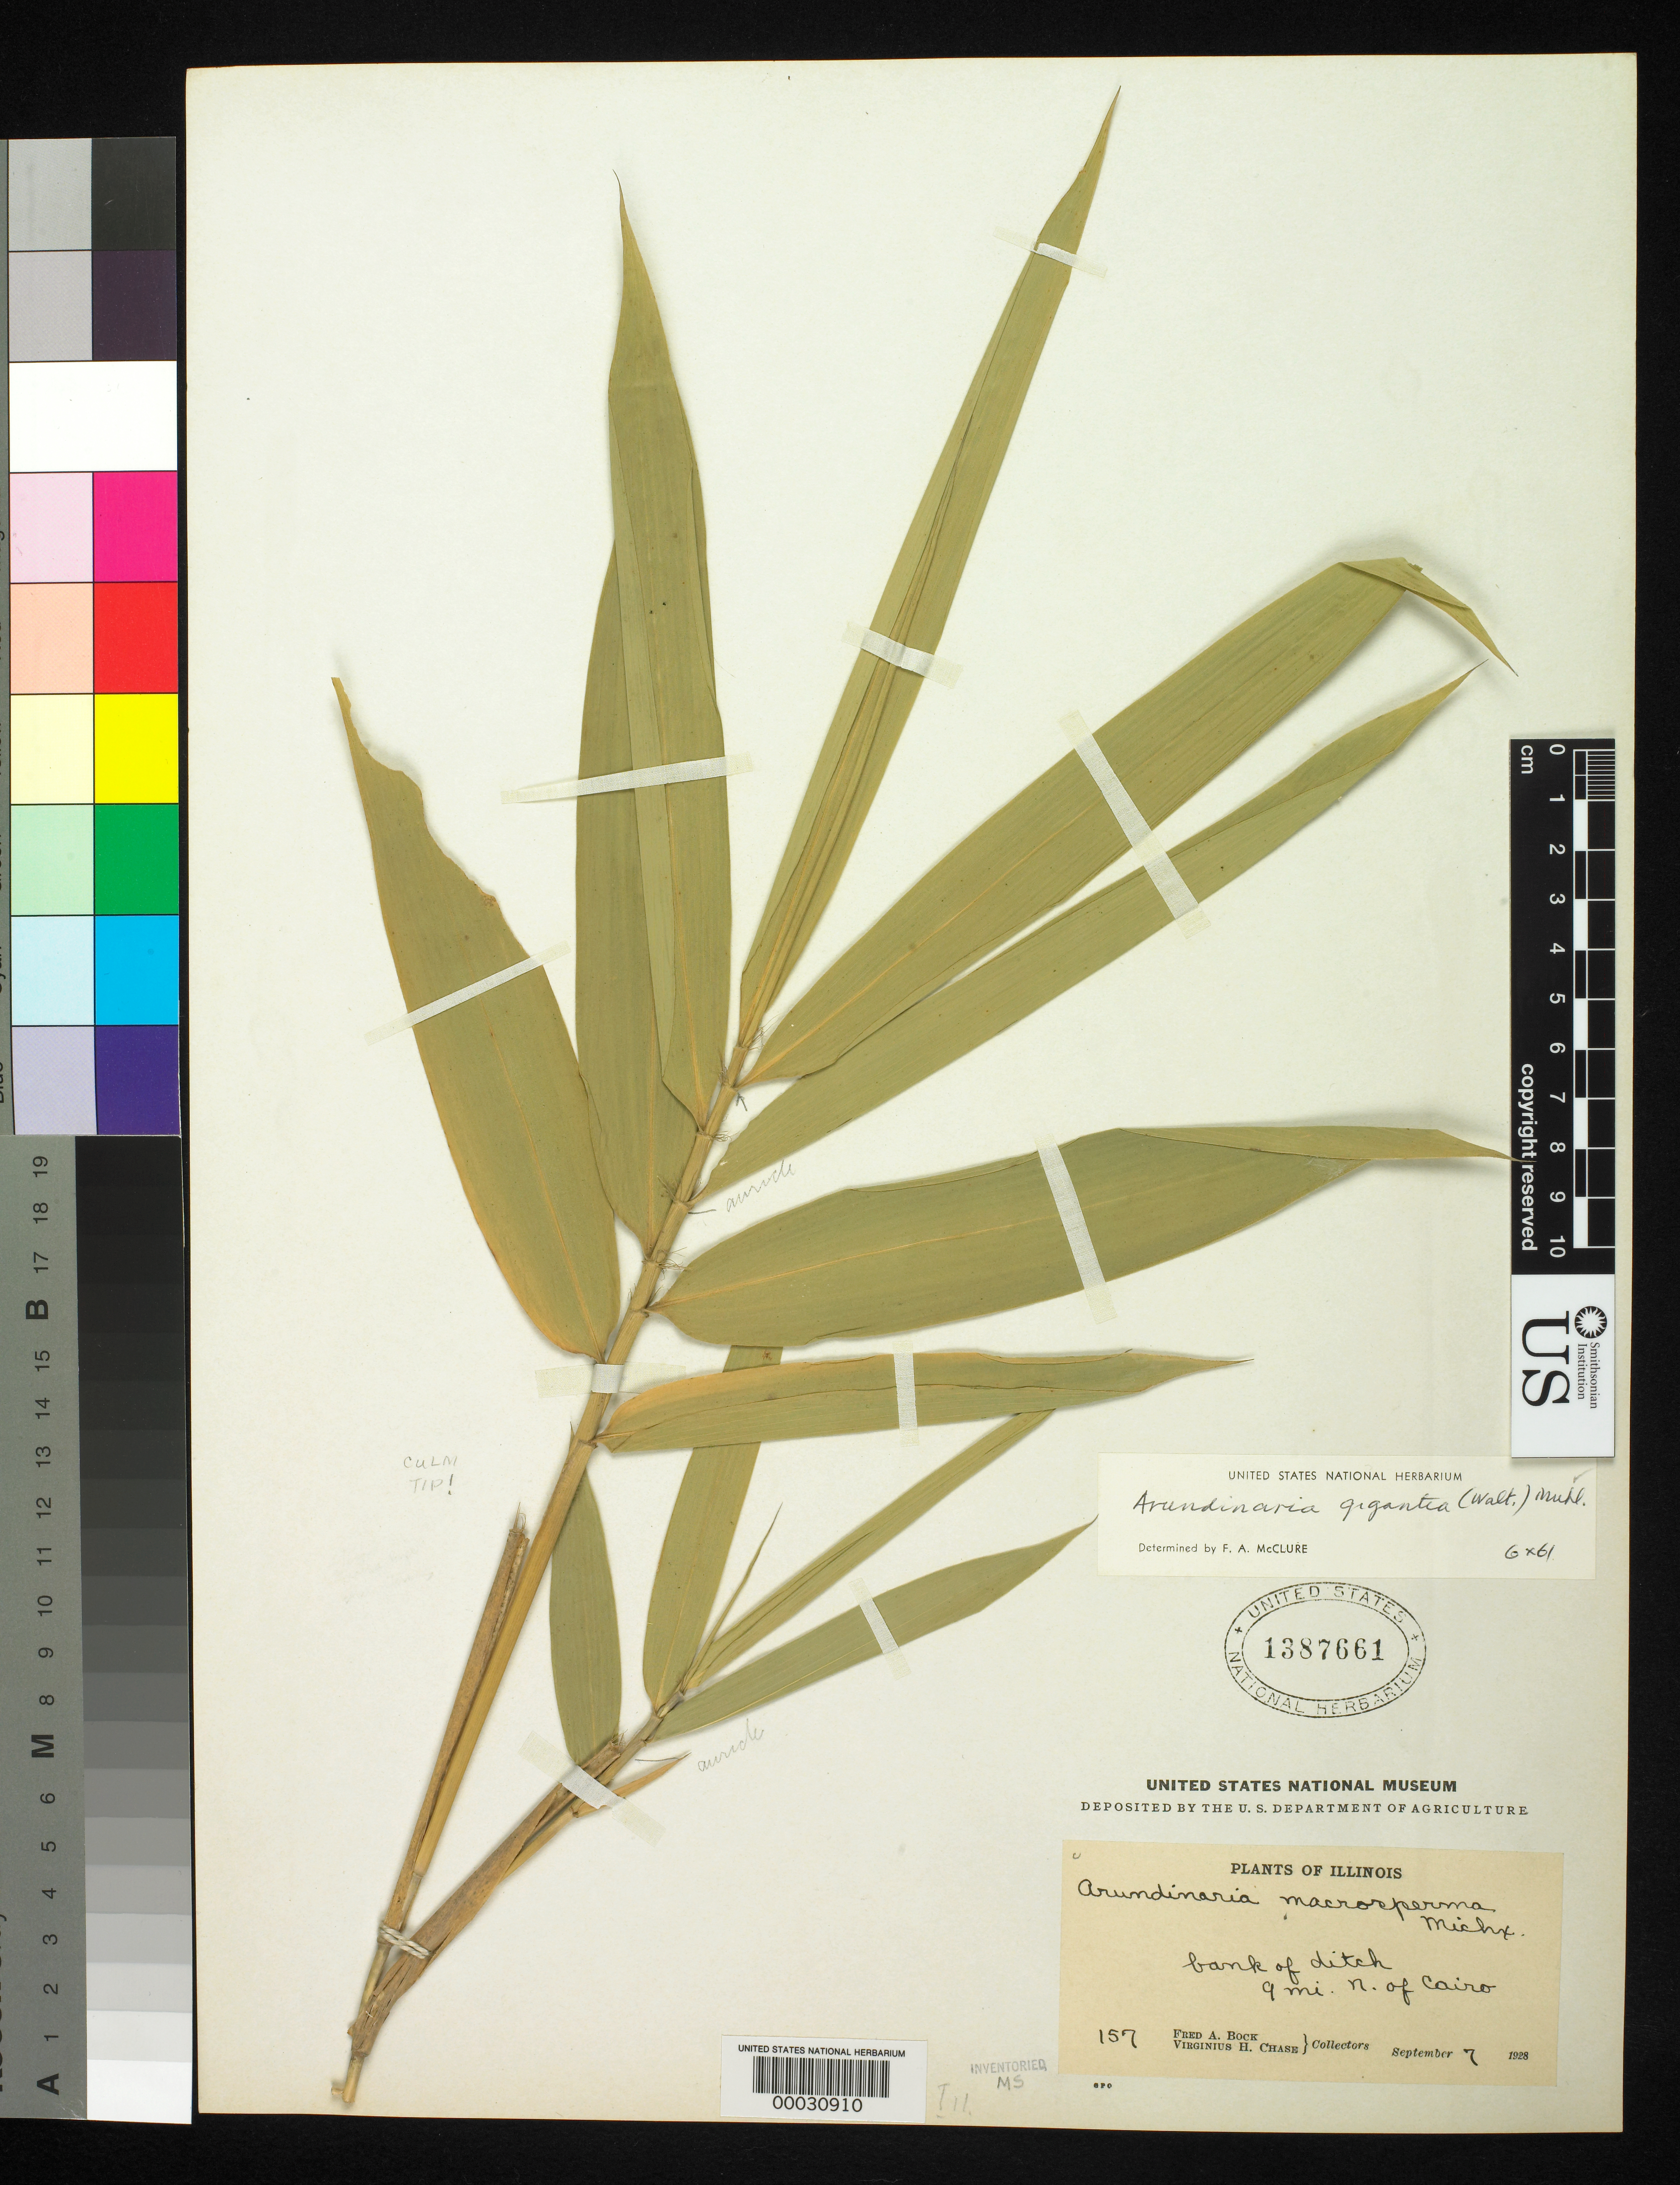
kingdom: Plantae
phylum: Tracheophyta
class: Liliopsida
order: Poales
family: Poaceae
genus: Arundinaria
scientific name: Arundinaria gigantea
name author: (Walter) Muhl.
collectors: F. Bock & V. H. Chase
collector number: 157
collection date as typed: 07 Sep 1928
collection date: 1928-09-07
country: United States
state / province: Illinois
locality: Cairo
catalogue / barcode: US 1387661